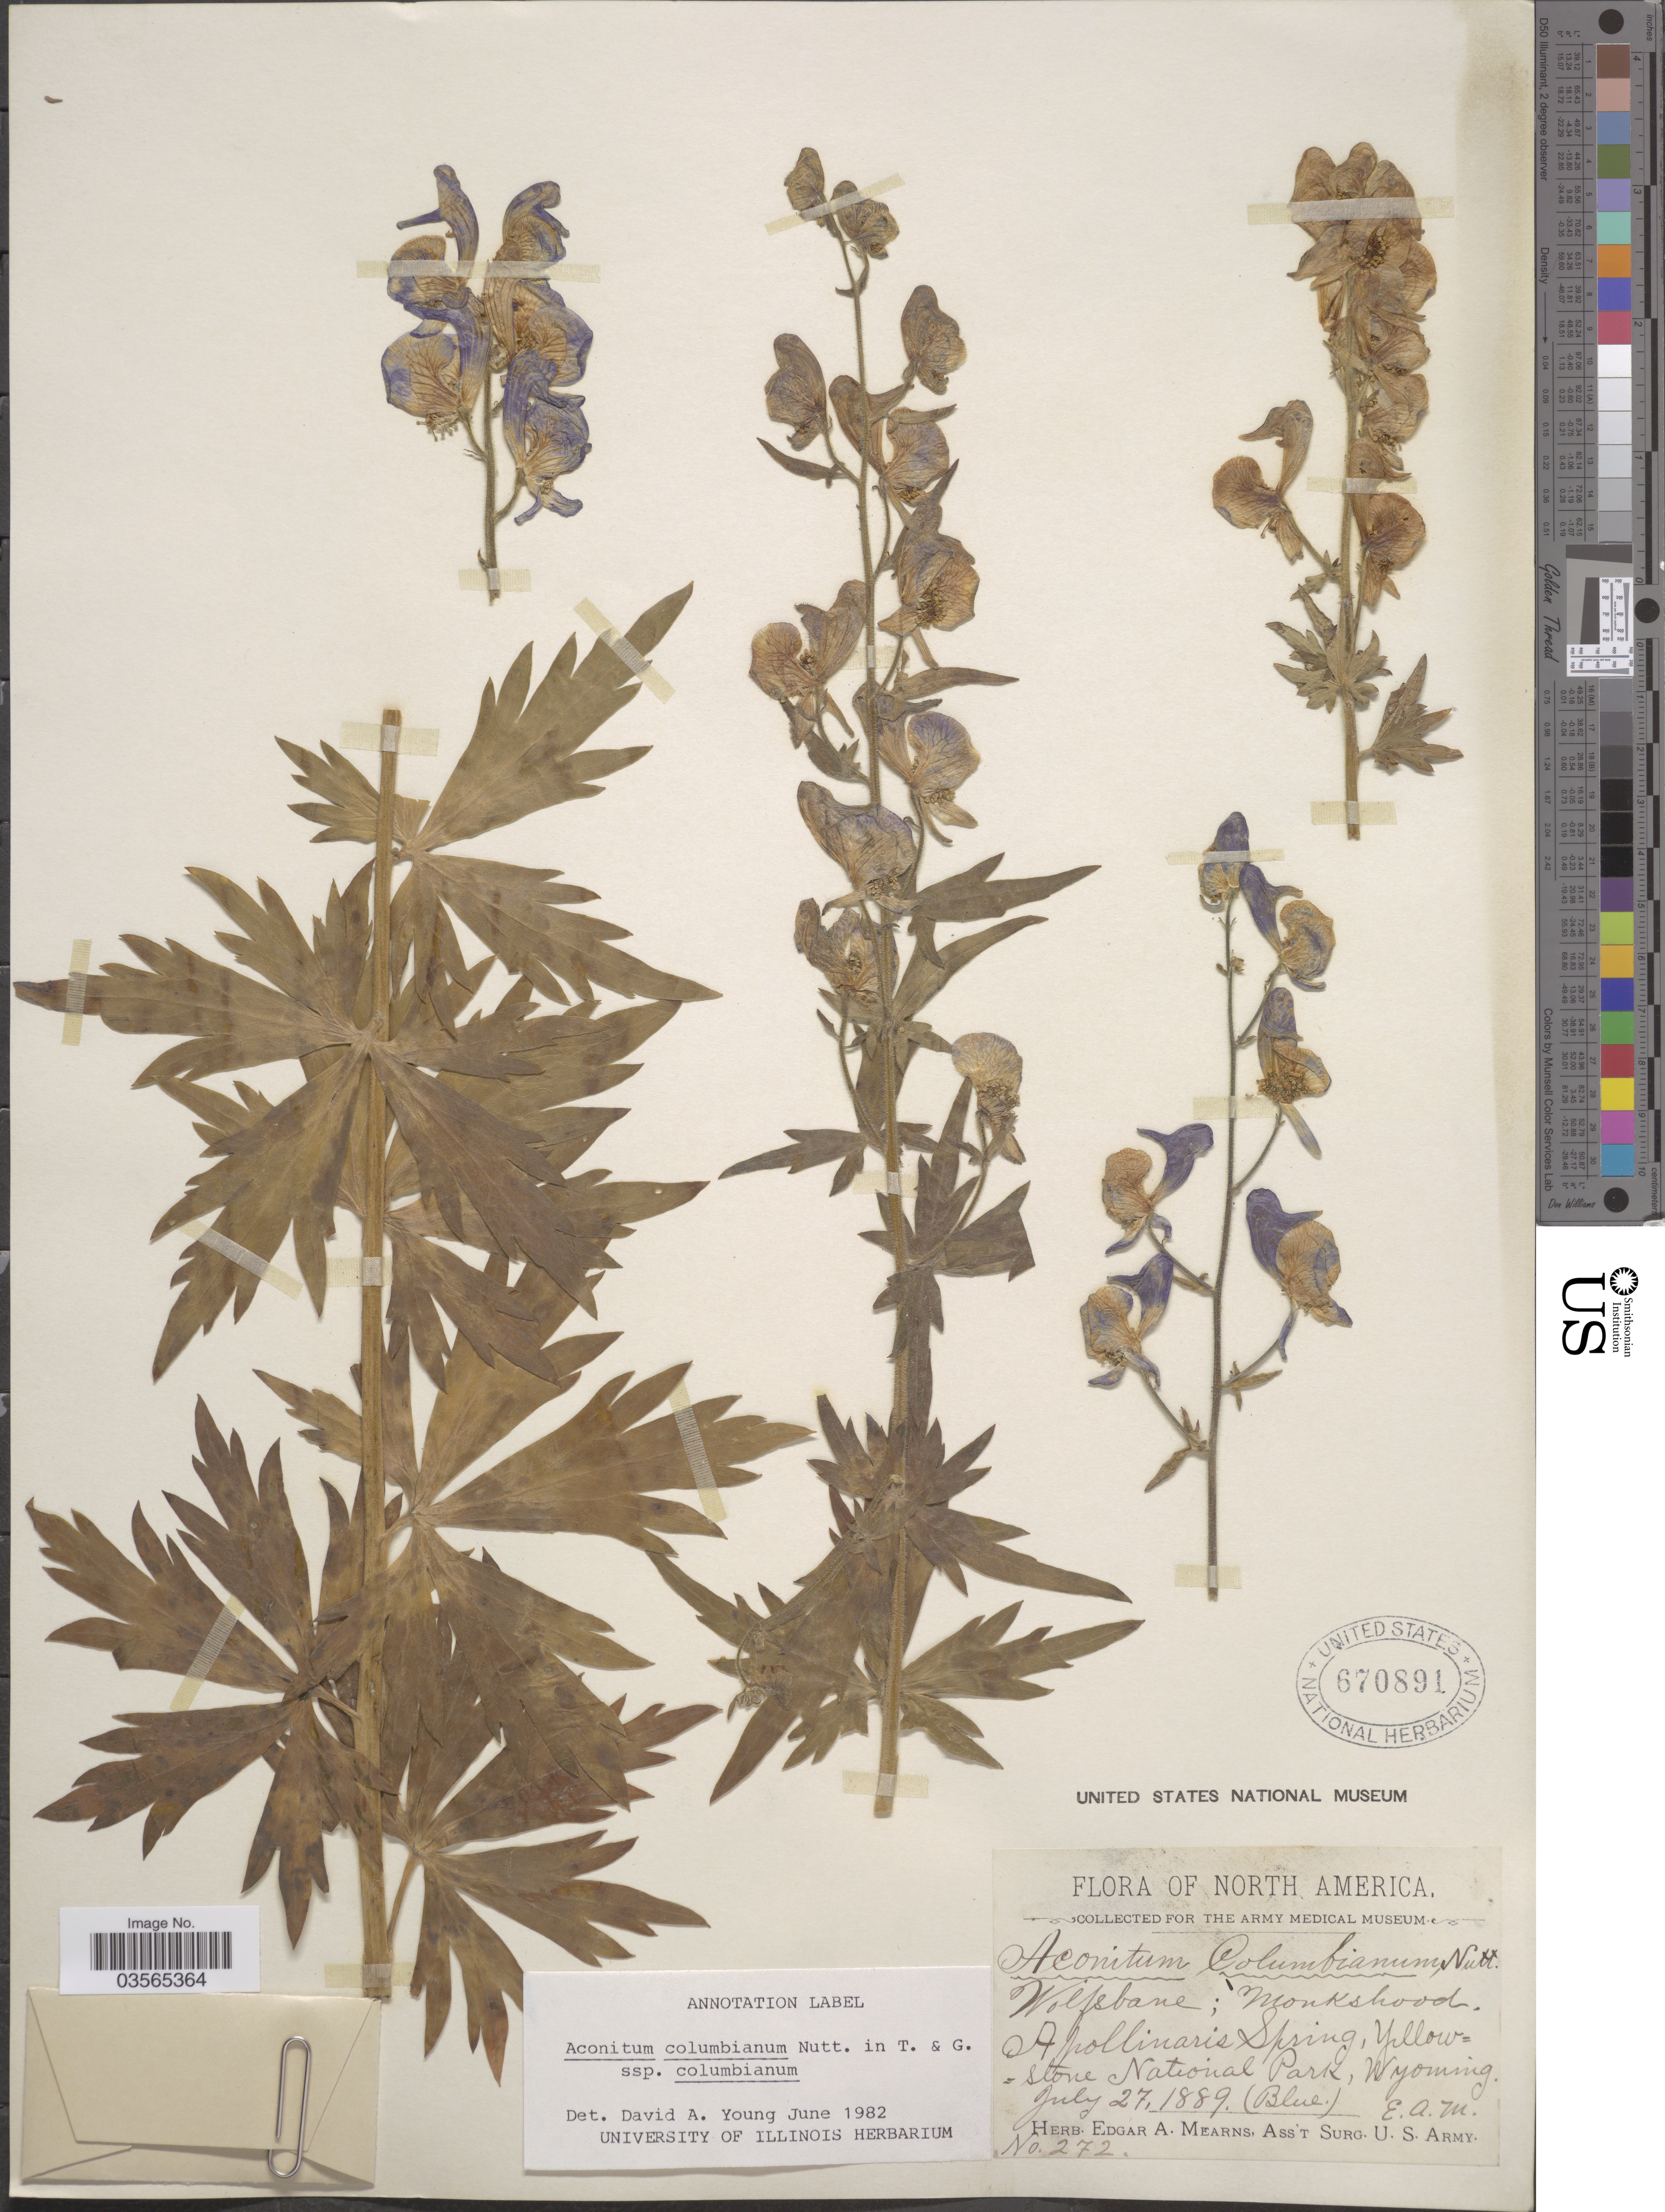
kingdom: Plantae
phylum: Tracheophyta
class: Magnoliopsida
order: Ranunculales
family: Ranunculaceae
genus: Aconitum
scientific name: Aconitum columbianum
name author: Nutt.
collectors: E. A. Mearns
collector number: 272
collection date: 1889-07-27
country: United States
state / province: Wyoming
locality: Apollinaris Spring, Yellowstone National Park.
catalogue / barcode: US 670891